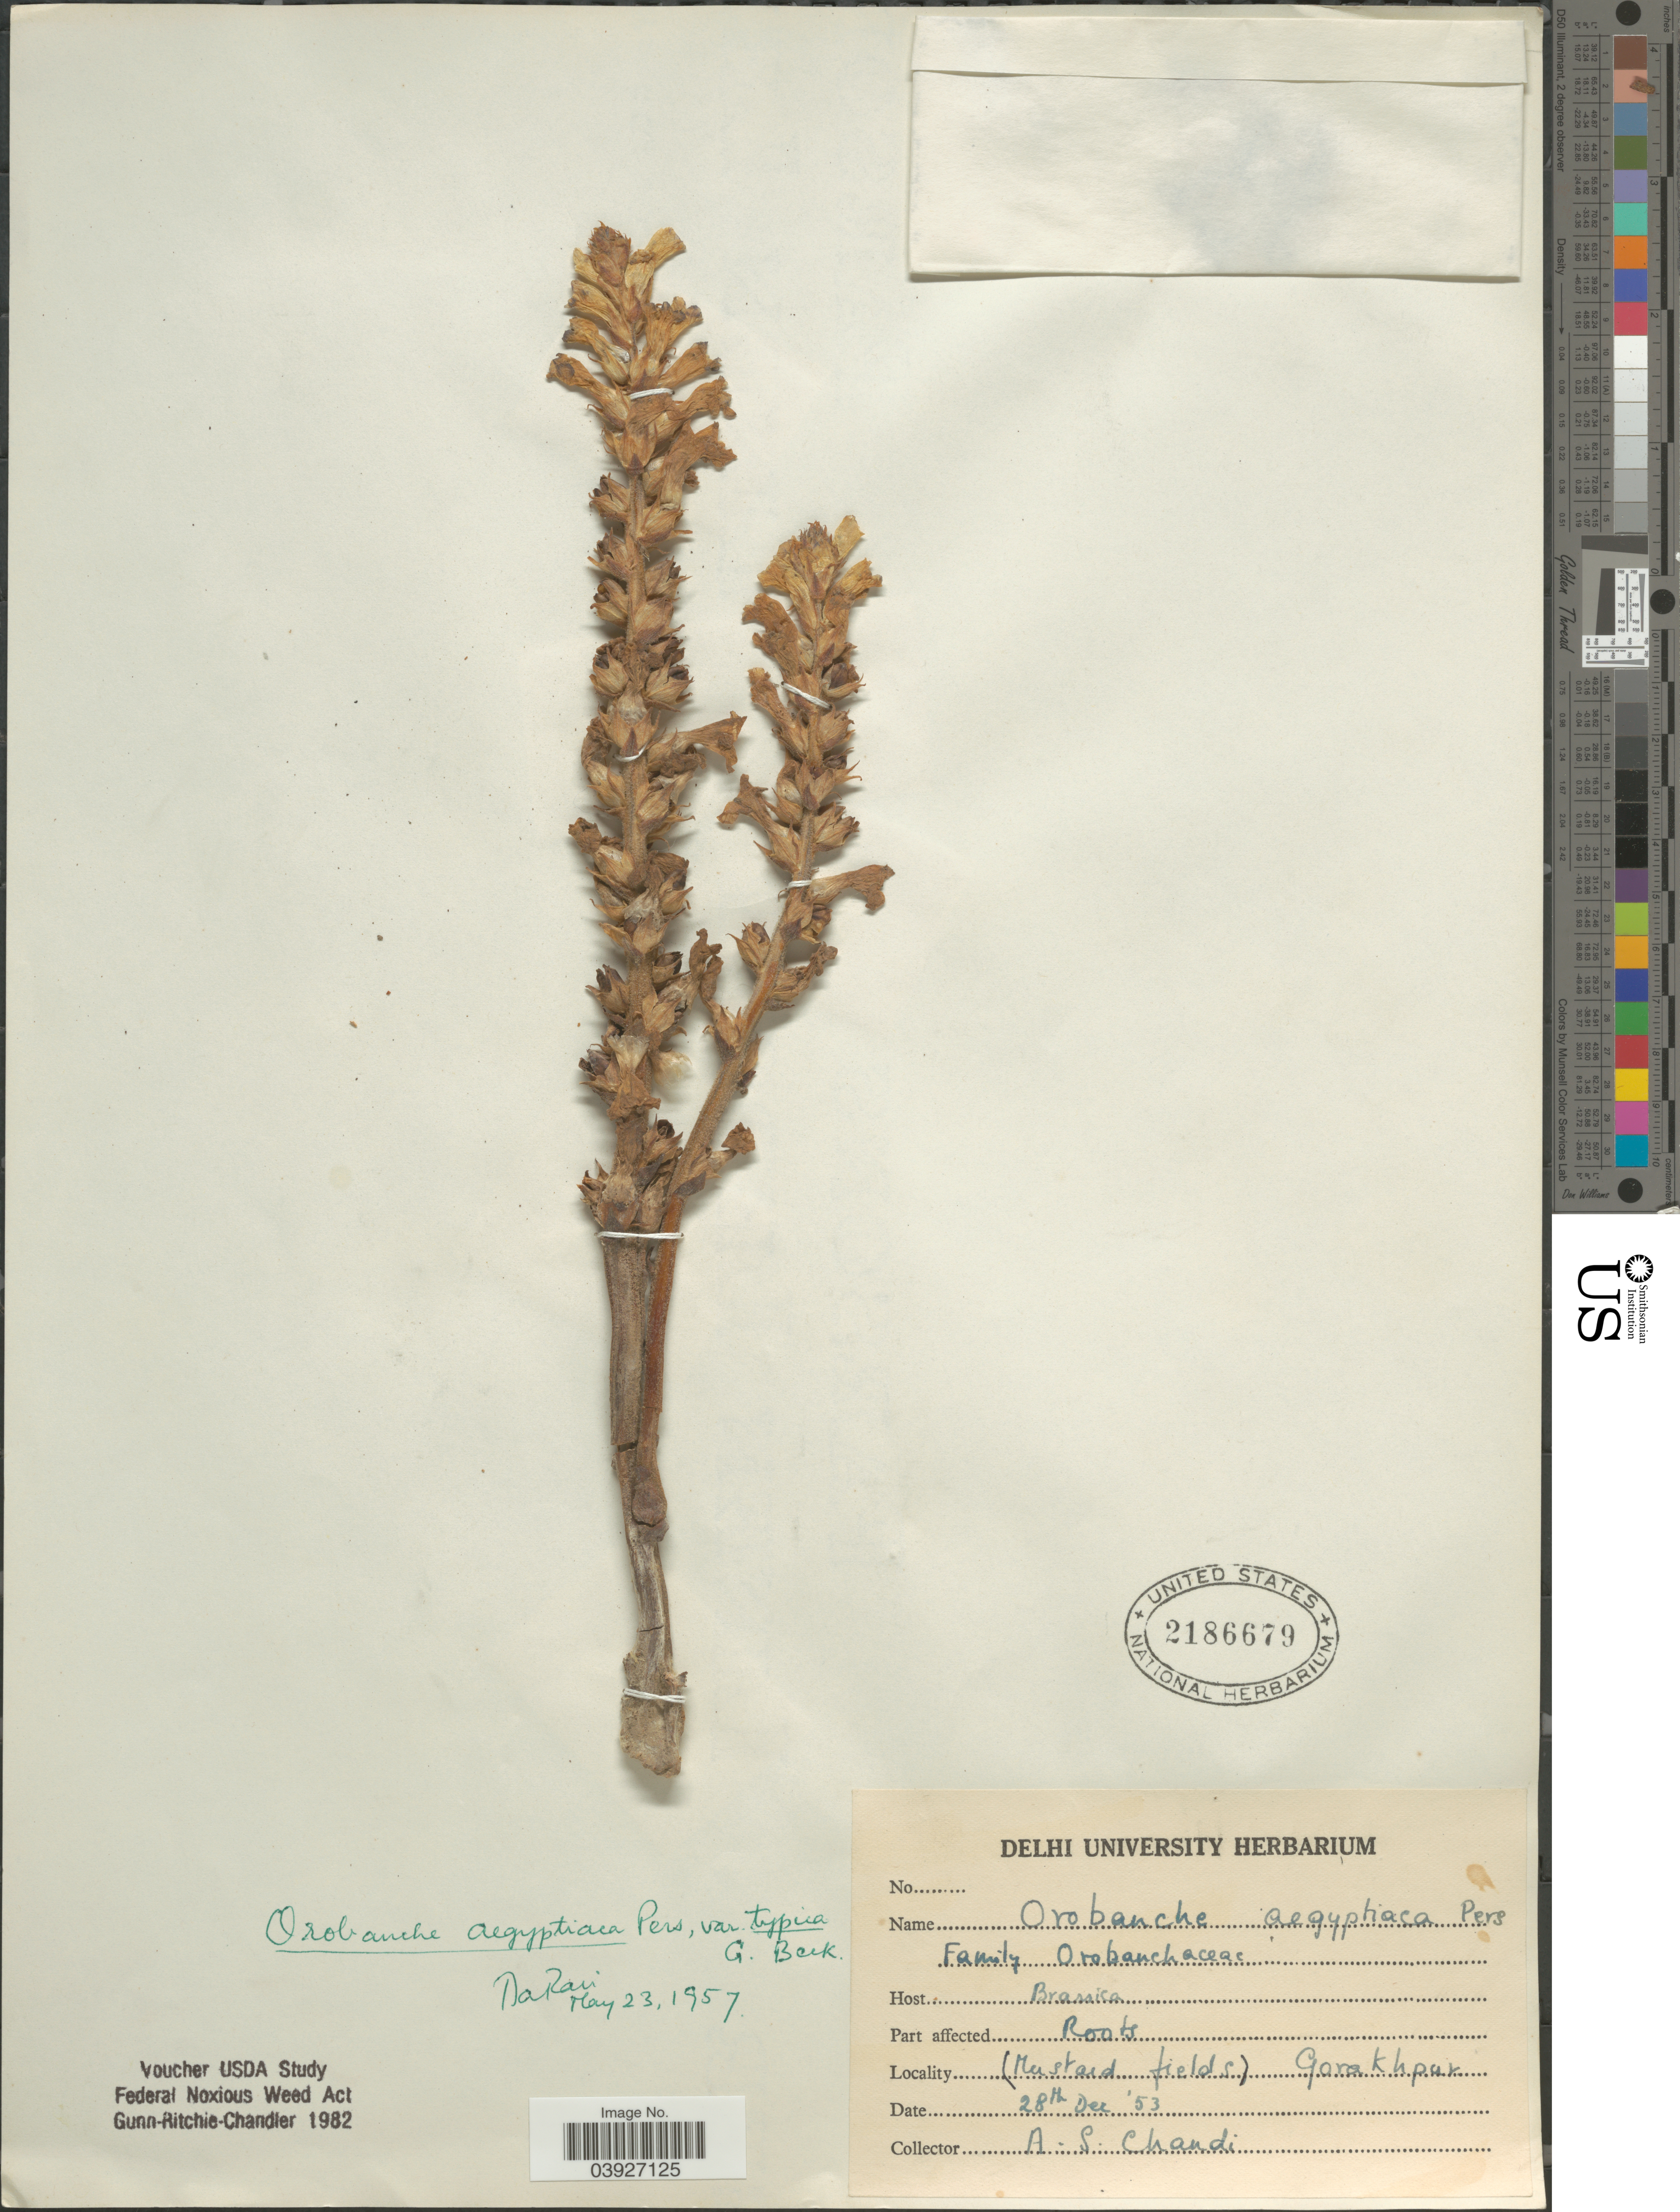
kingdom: Plantae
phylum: Tracheophyta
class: Magnoliopsida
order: Lamiales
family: Orobanchaceae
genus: Orobanche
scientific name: Orobanche aegyptiaca var. typica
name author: Beck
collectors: A. Chandi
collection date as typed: Transcribed d/m/y: 28/12/53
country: India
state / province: Delhi, Capital Territory of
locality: (Mustard fields). Gorakhpur.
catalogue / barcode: US 2186679